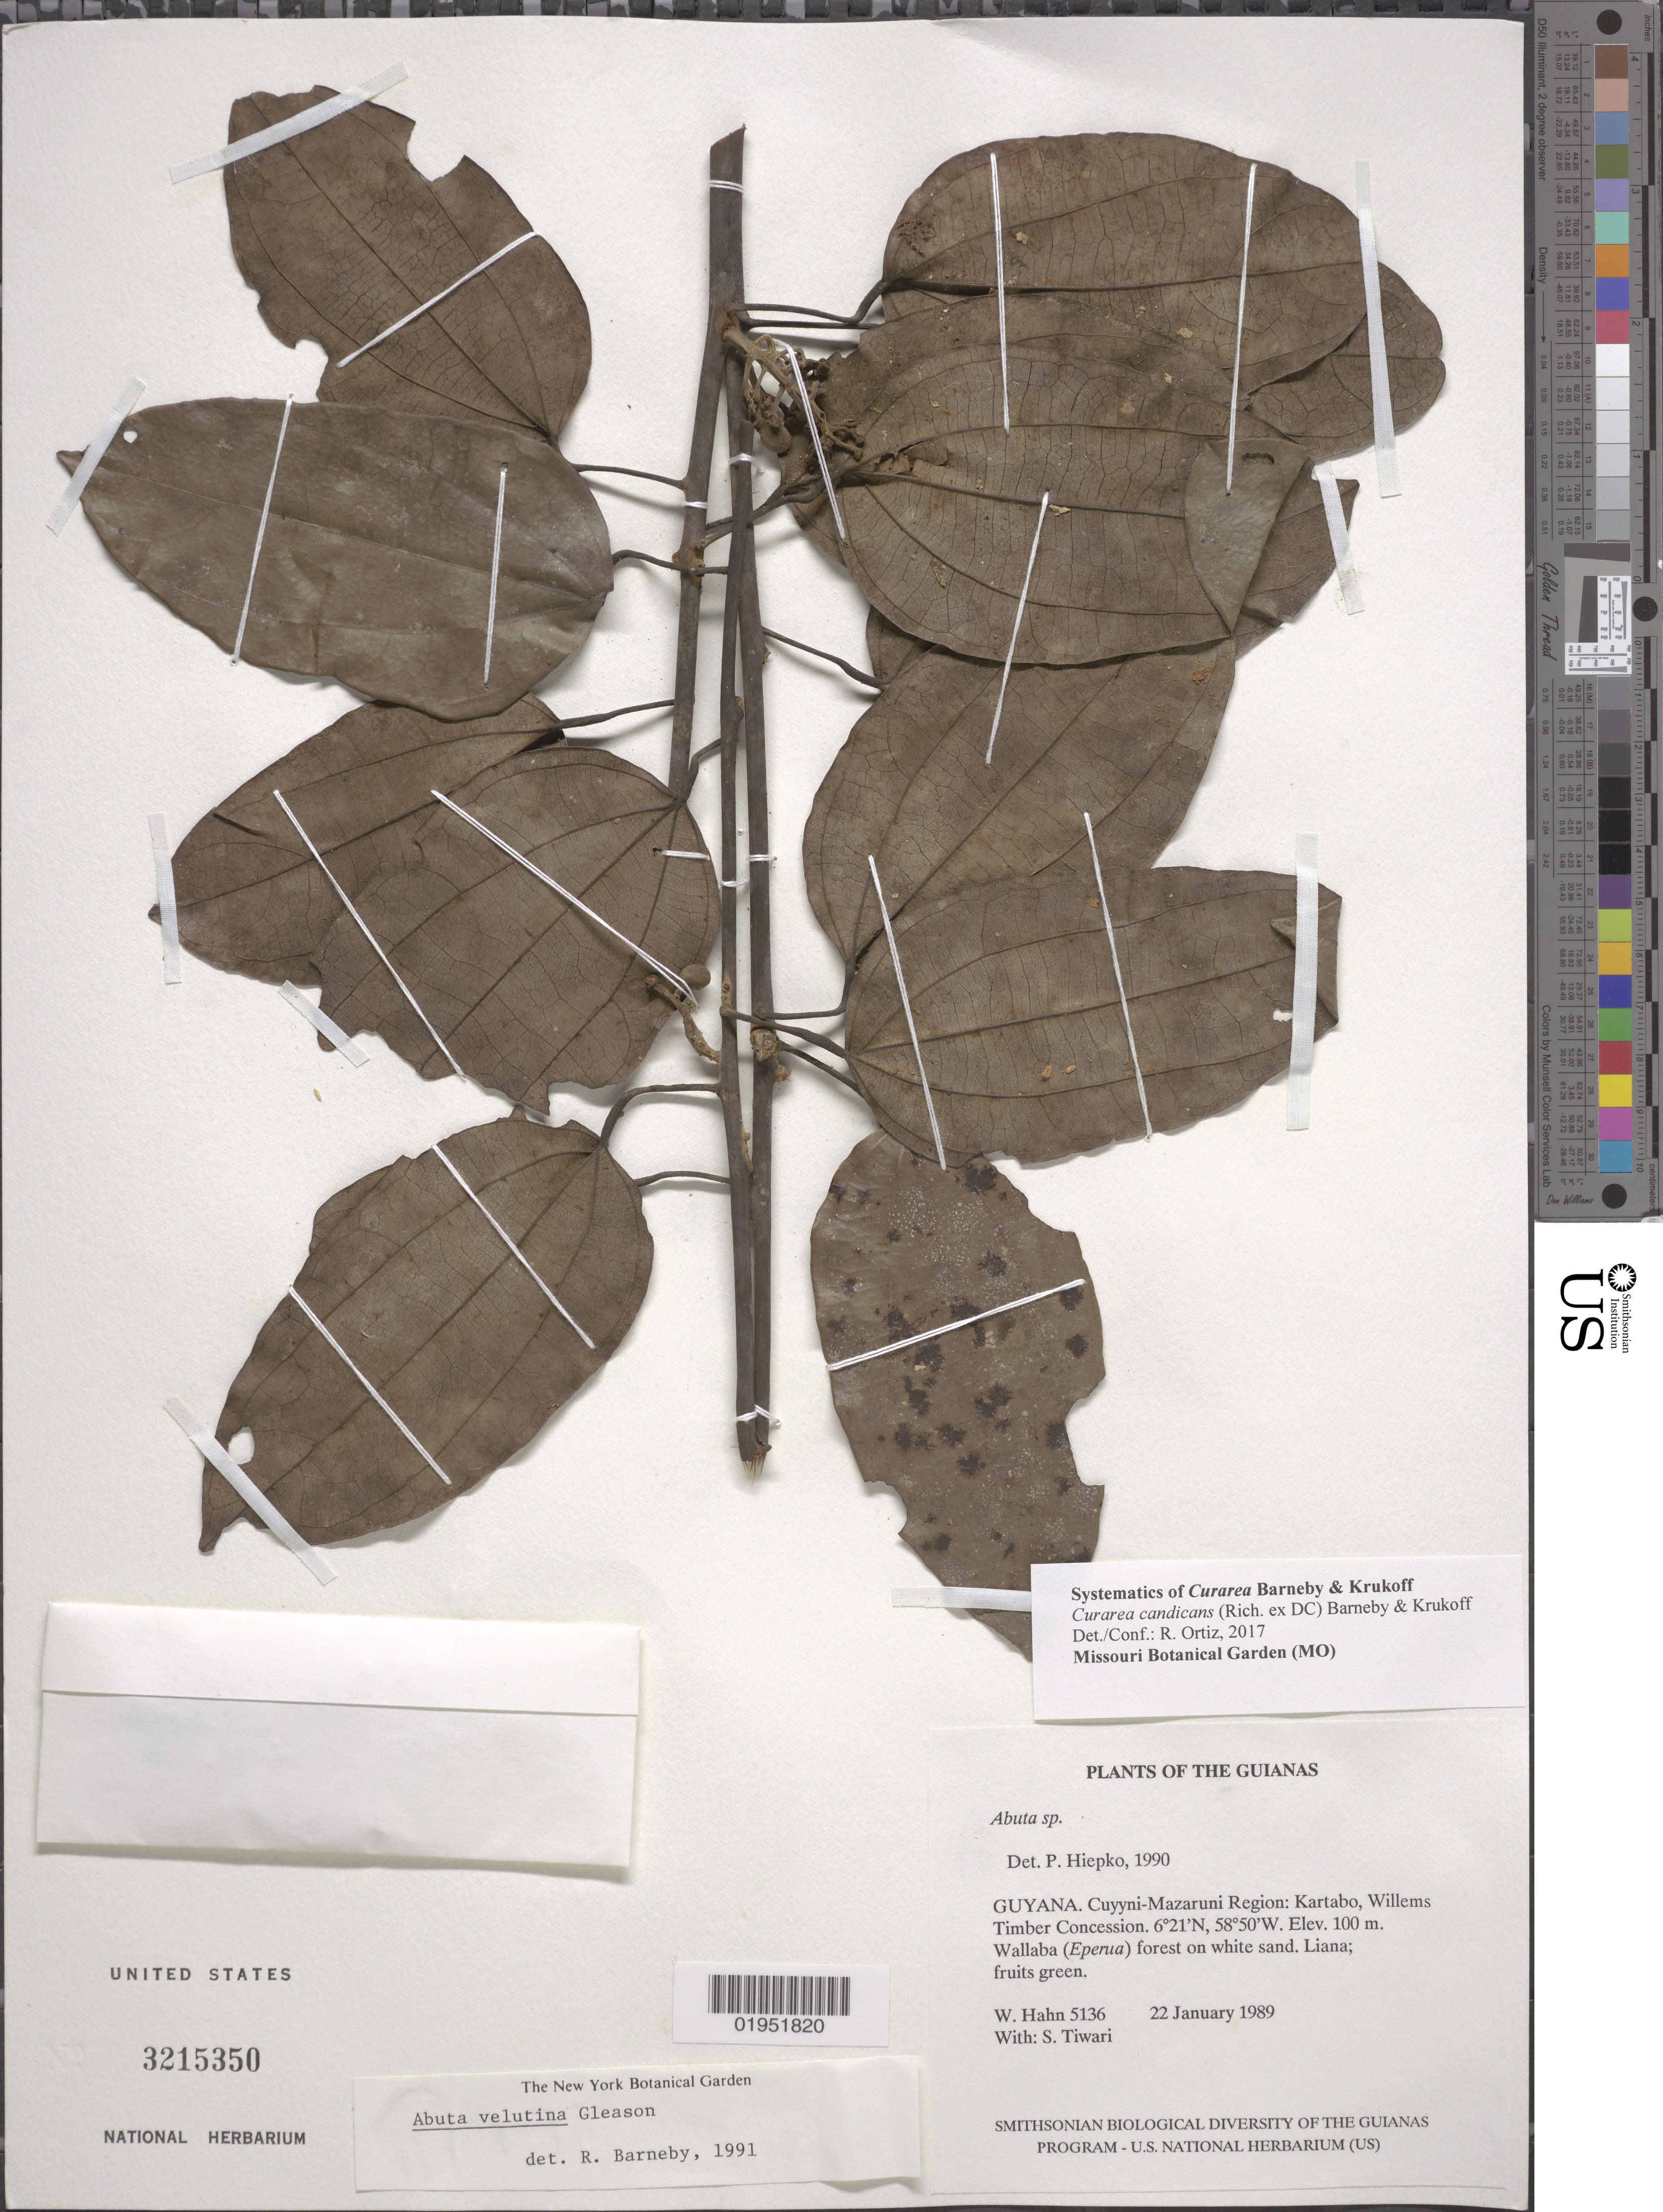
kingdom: Plantae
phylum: Tracheophyta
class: Magnoliopsida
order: Ranunculales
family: Menispermaceae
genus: Curarea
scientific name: Curarea candicans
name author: (Rich. ex DC.) Barneby & Krukoff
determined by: Ortíz, R.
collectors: W. Hahn & S. Tiwari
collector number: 5136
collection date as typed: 22 January 1989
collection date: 1989-01-22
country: Guyana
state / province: Cuyuni-Mazaruni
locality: Kartabo, Willems Timber concession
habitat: Wallaba (Eperua) forest on white sand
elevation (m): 100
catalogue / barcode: US 3215350